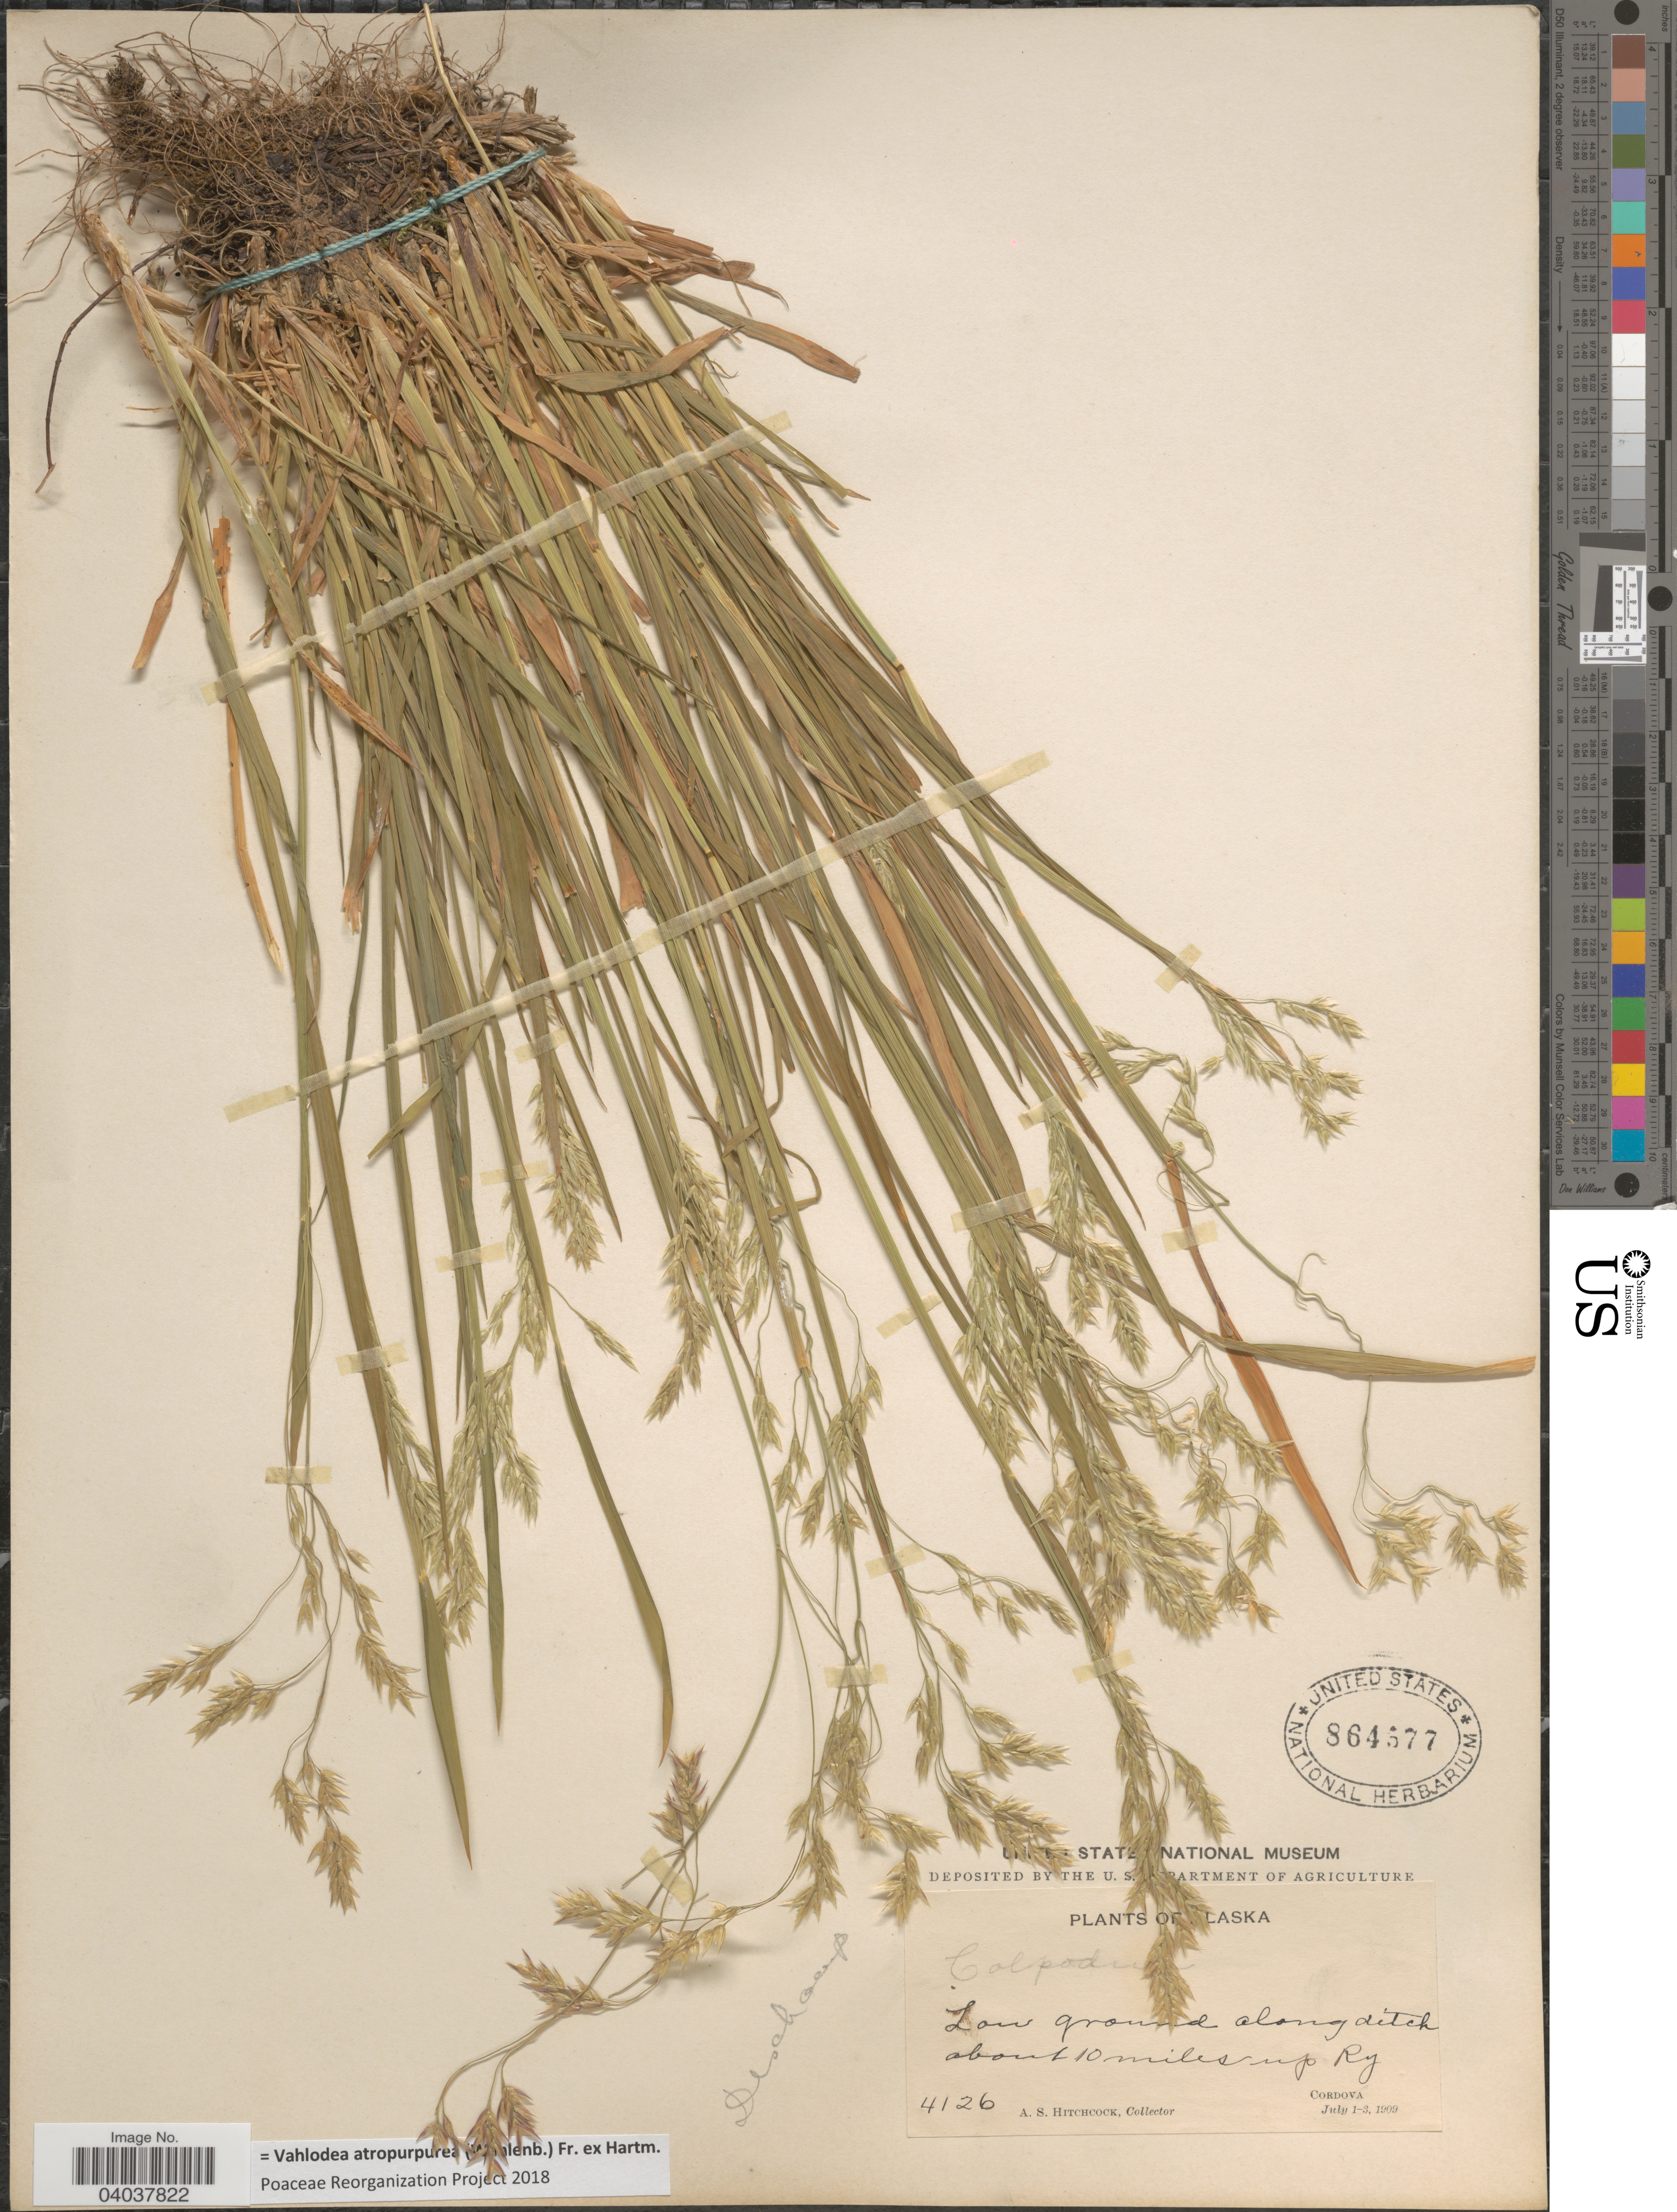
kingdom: Plantae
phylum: Tracheophyta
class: Liliopsida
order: Poales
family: Poaceae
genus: Vahlodea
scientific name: Vahlodea atropurpurea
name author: (Wahlenb.) Fr. ex Hartm.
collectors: A. S. Hitchcock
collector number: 4126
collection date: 1909-07-01/1909-07-03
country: United States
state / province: Alaska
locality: About 10 miles up Ry. Cordova.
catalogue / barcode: US 864577